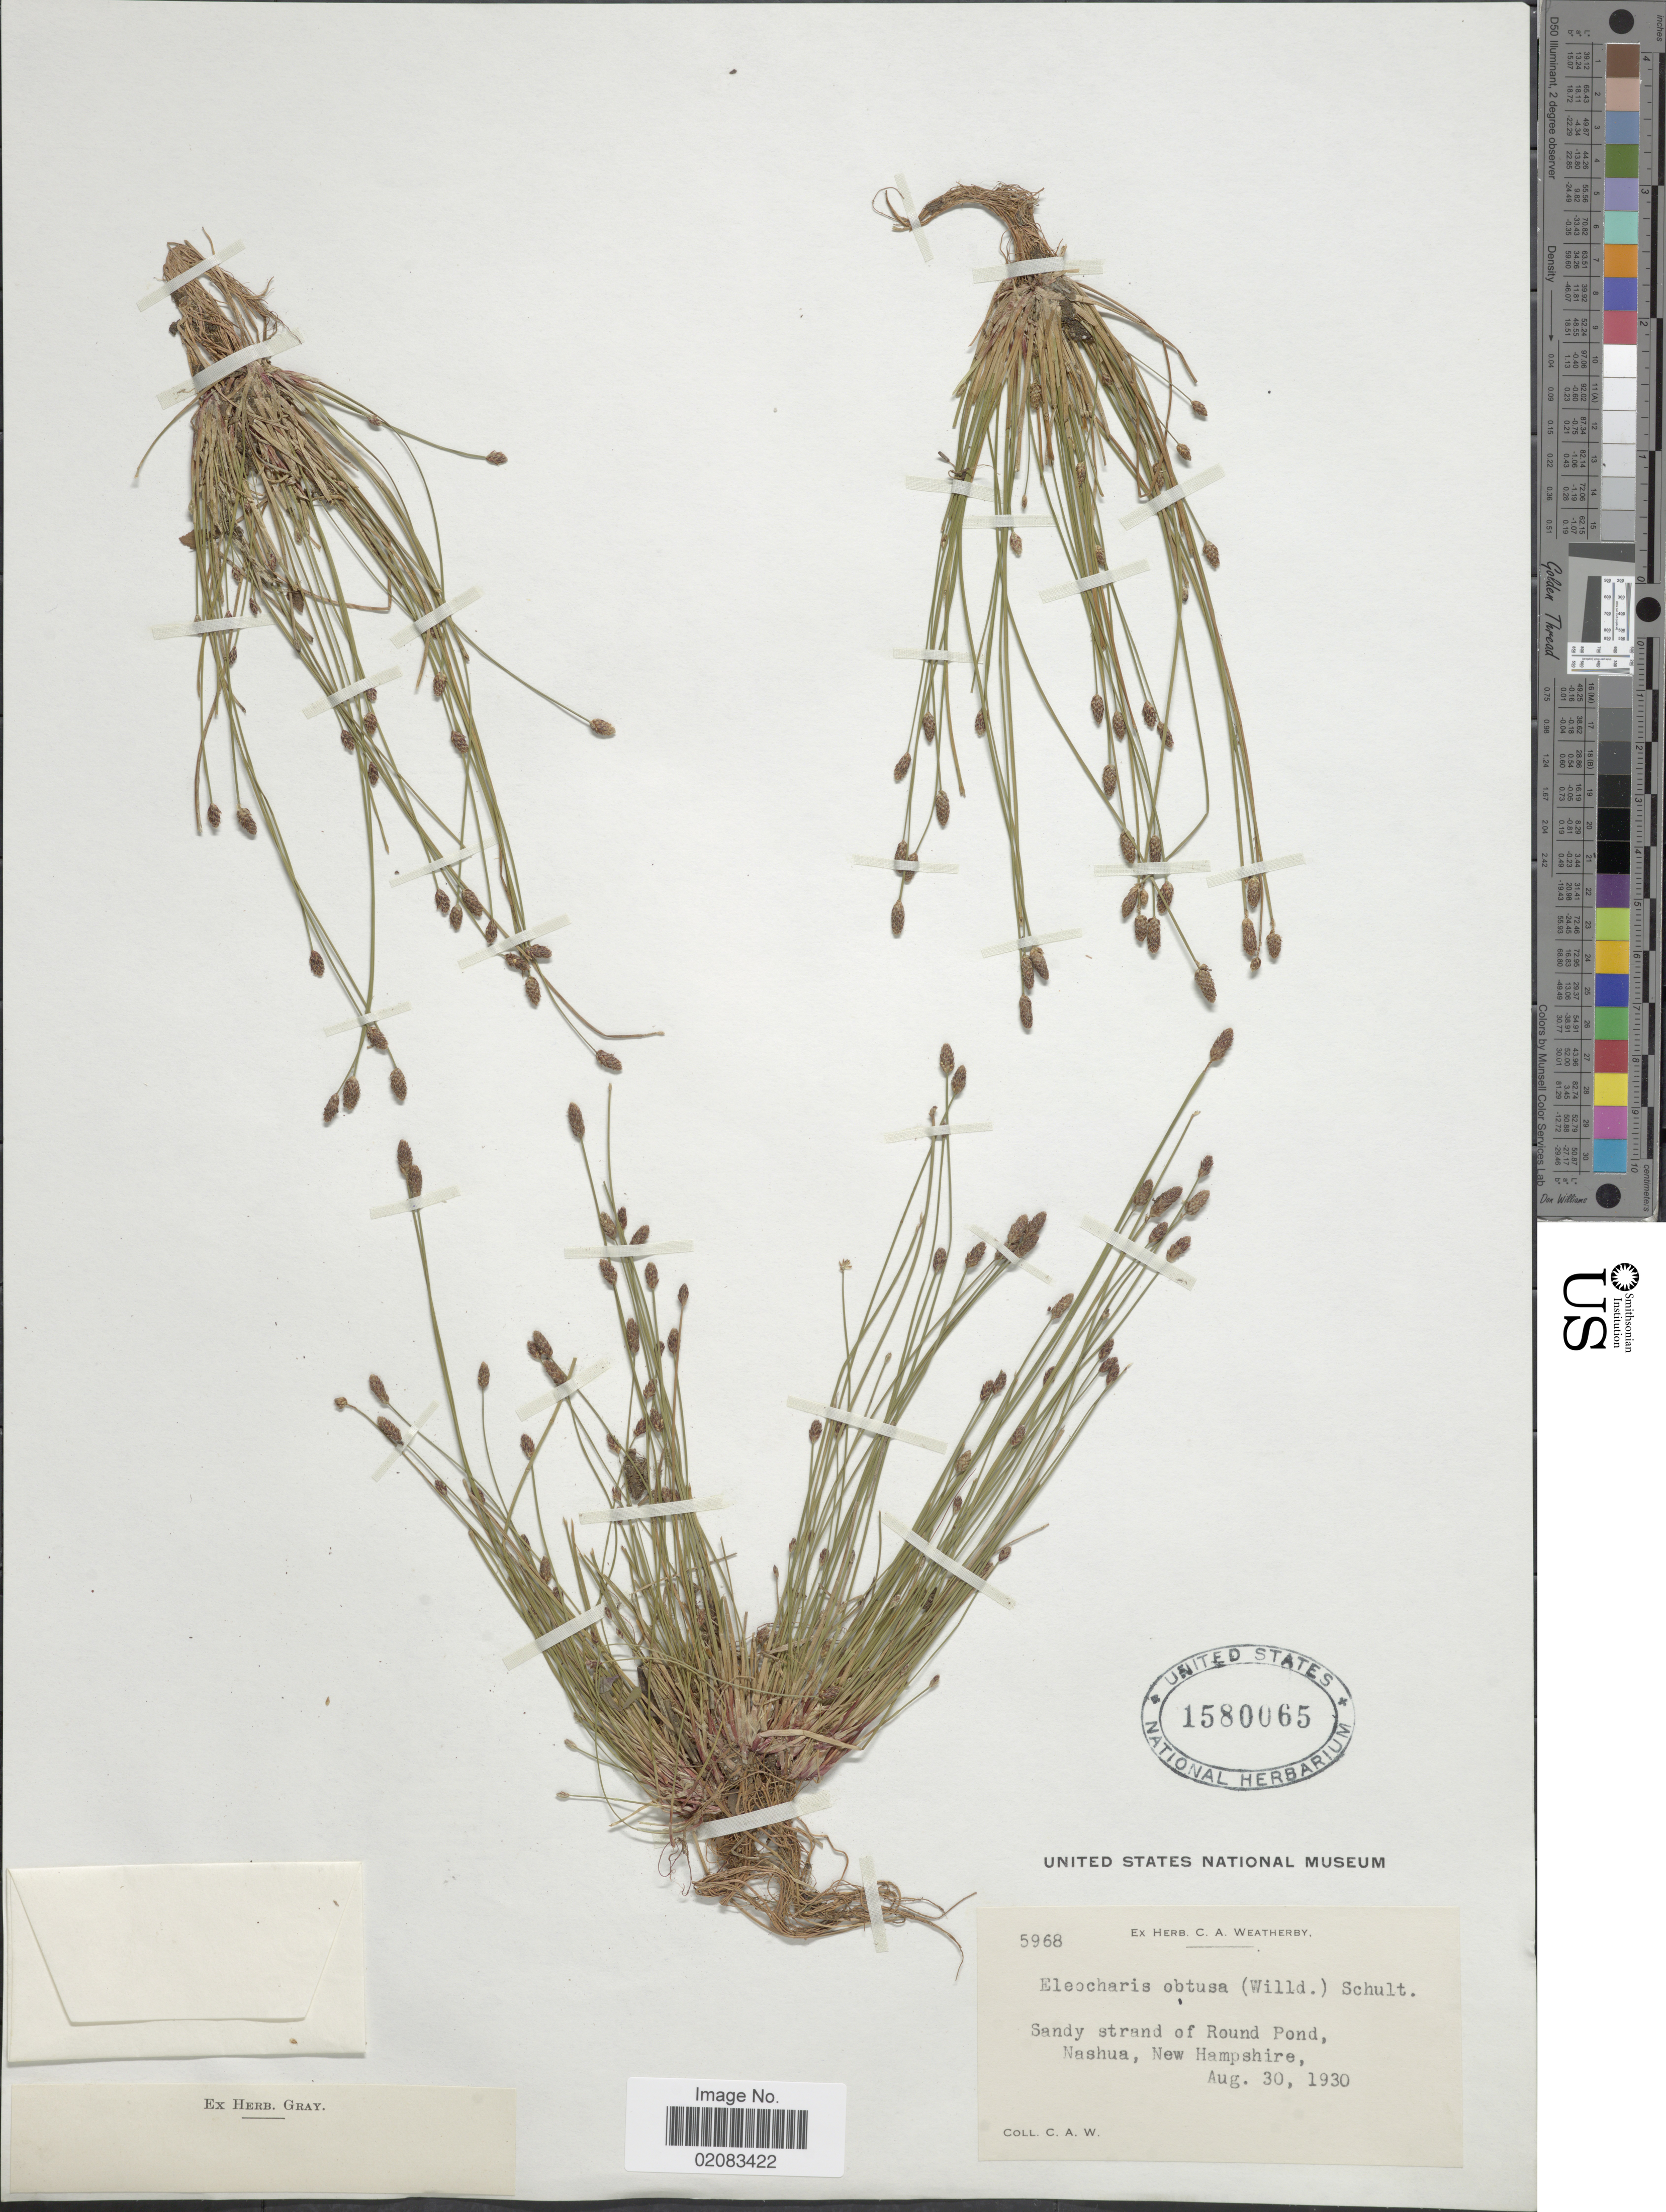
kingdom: Plantae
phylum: Tracheophyta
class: Liliopsida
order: Poales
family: Cyperaceae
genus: Eleocharis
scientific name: Eleocharis obtusa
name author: (Willd.) Schult.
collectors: C. A. Weatherby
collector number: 5968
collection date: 1930-08-30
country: United States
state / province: New Hampshire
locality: Sandy strand of Round Pond, Nashua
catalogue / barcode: US 1580065